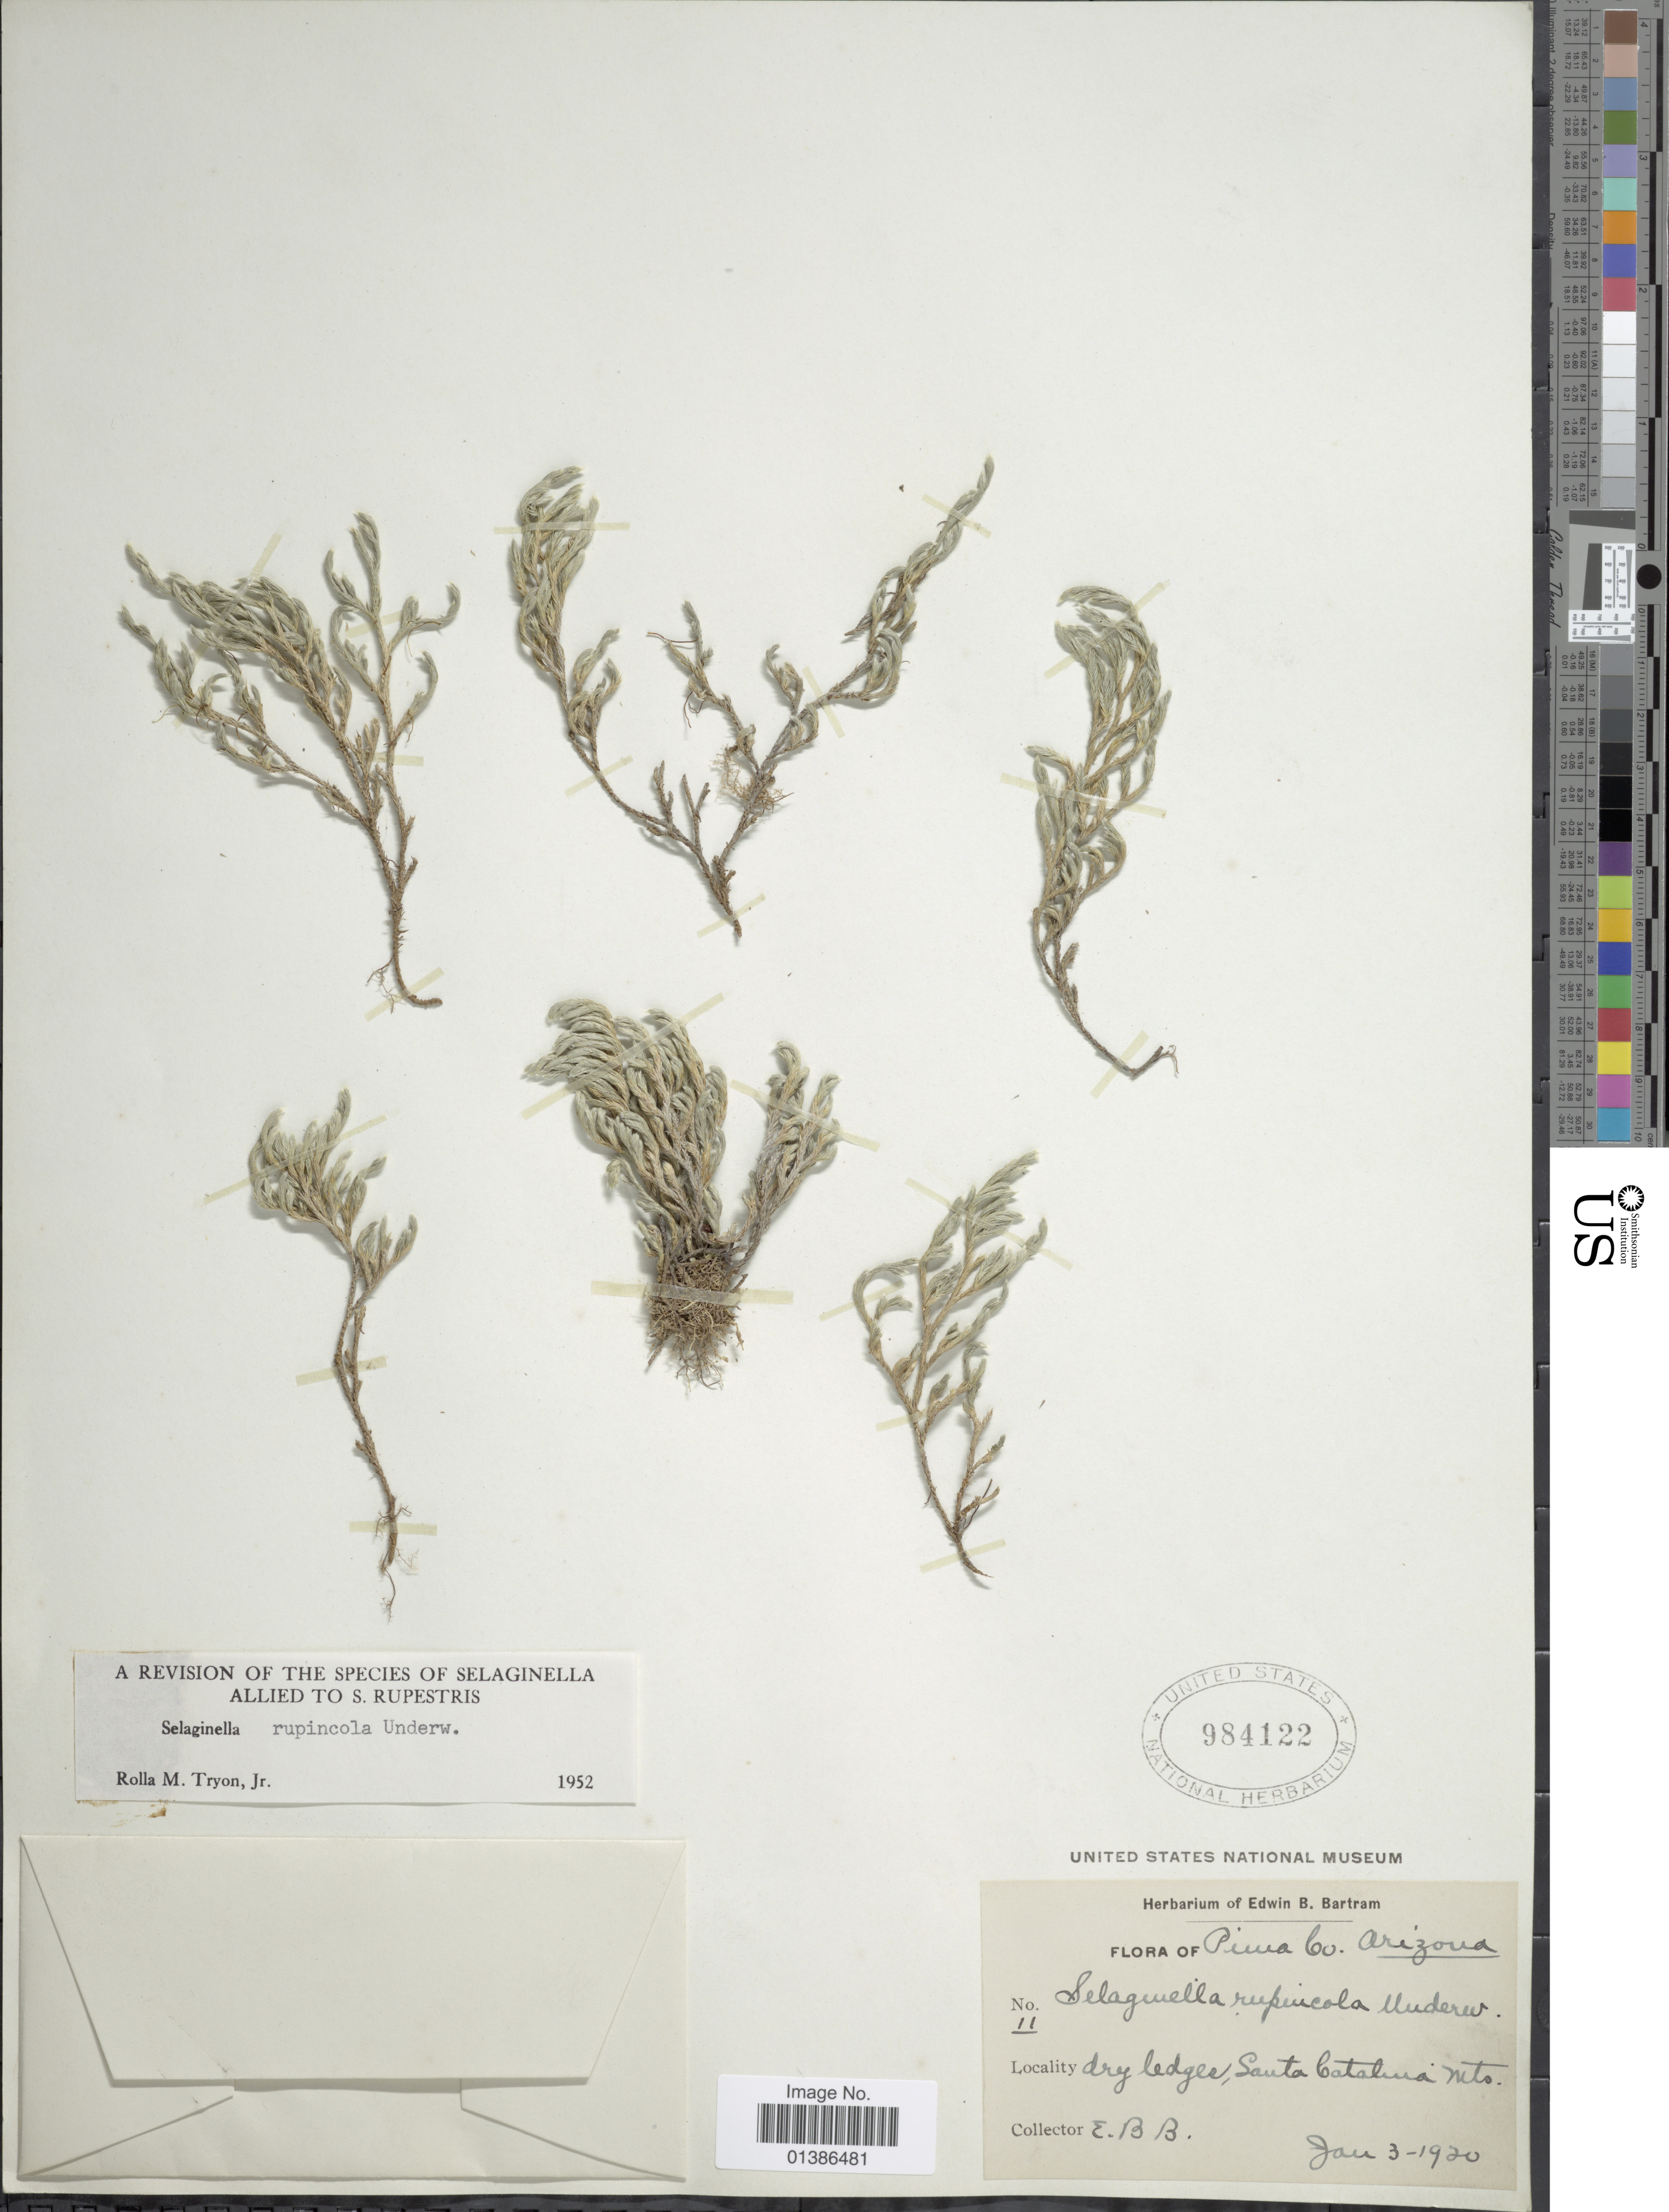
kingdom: Plantae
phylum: Tracheophyta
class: Lycopodiopsida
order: Selaginellales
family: Selaginellaceae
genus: Selaginella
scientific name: Selaginella rupincola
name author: Underw.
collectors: E. B. Bartram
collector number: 11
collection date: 1920-01-03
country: United States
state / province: Arizona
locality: Pima Co. Santa Catalina Mts.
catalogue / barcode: US 984122